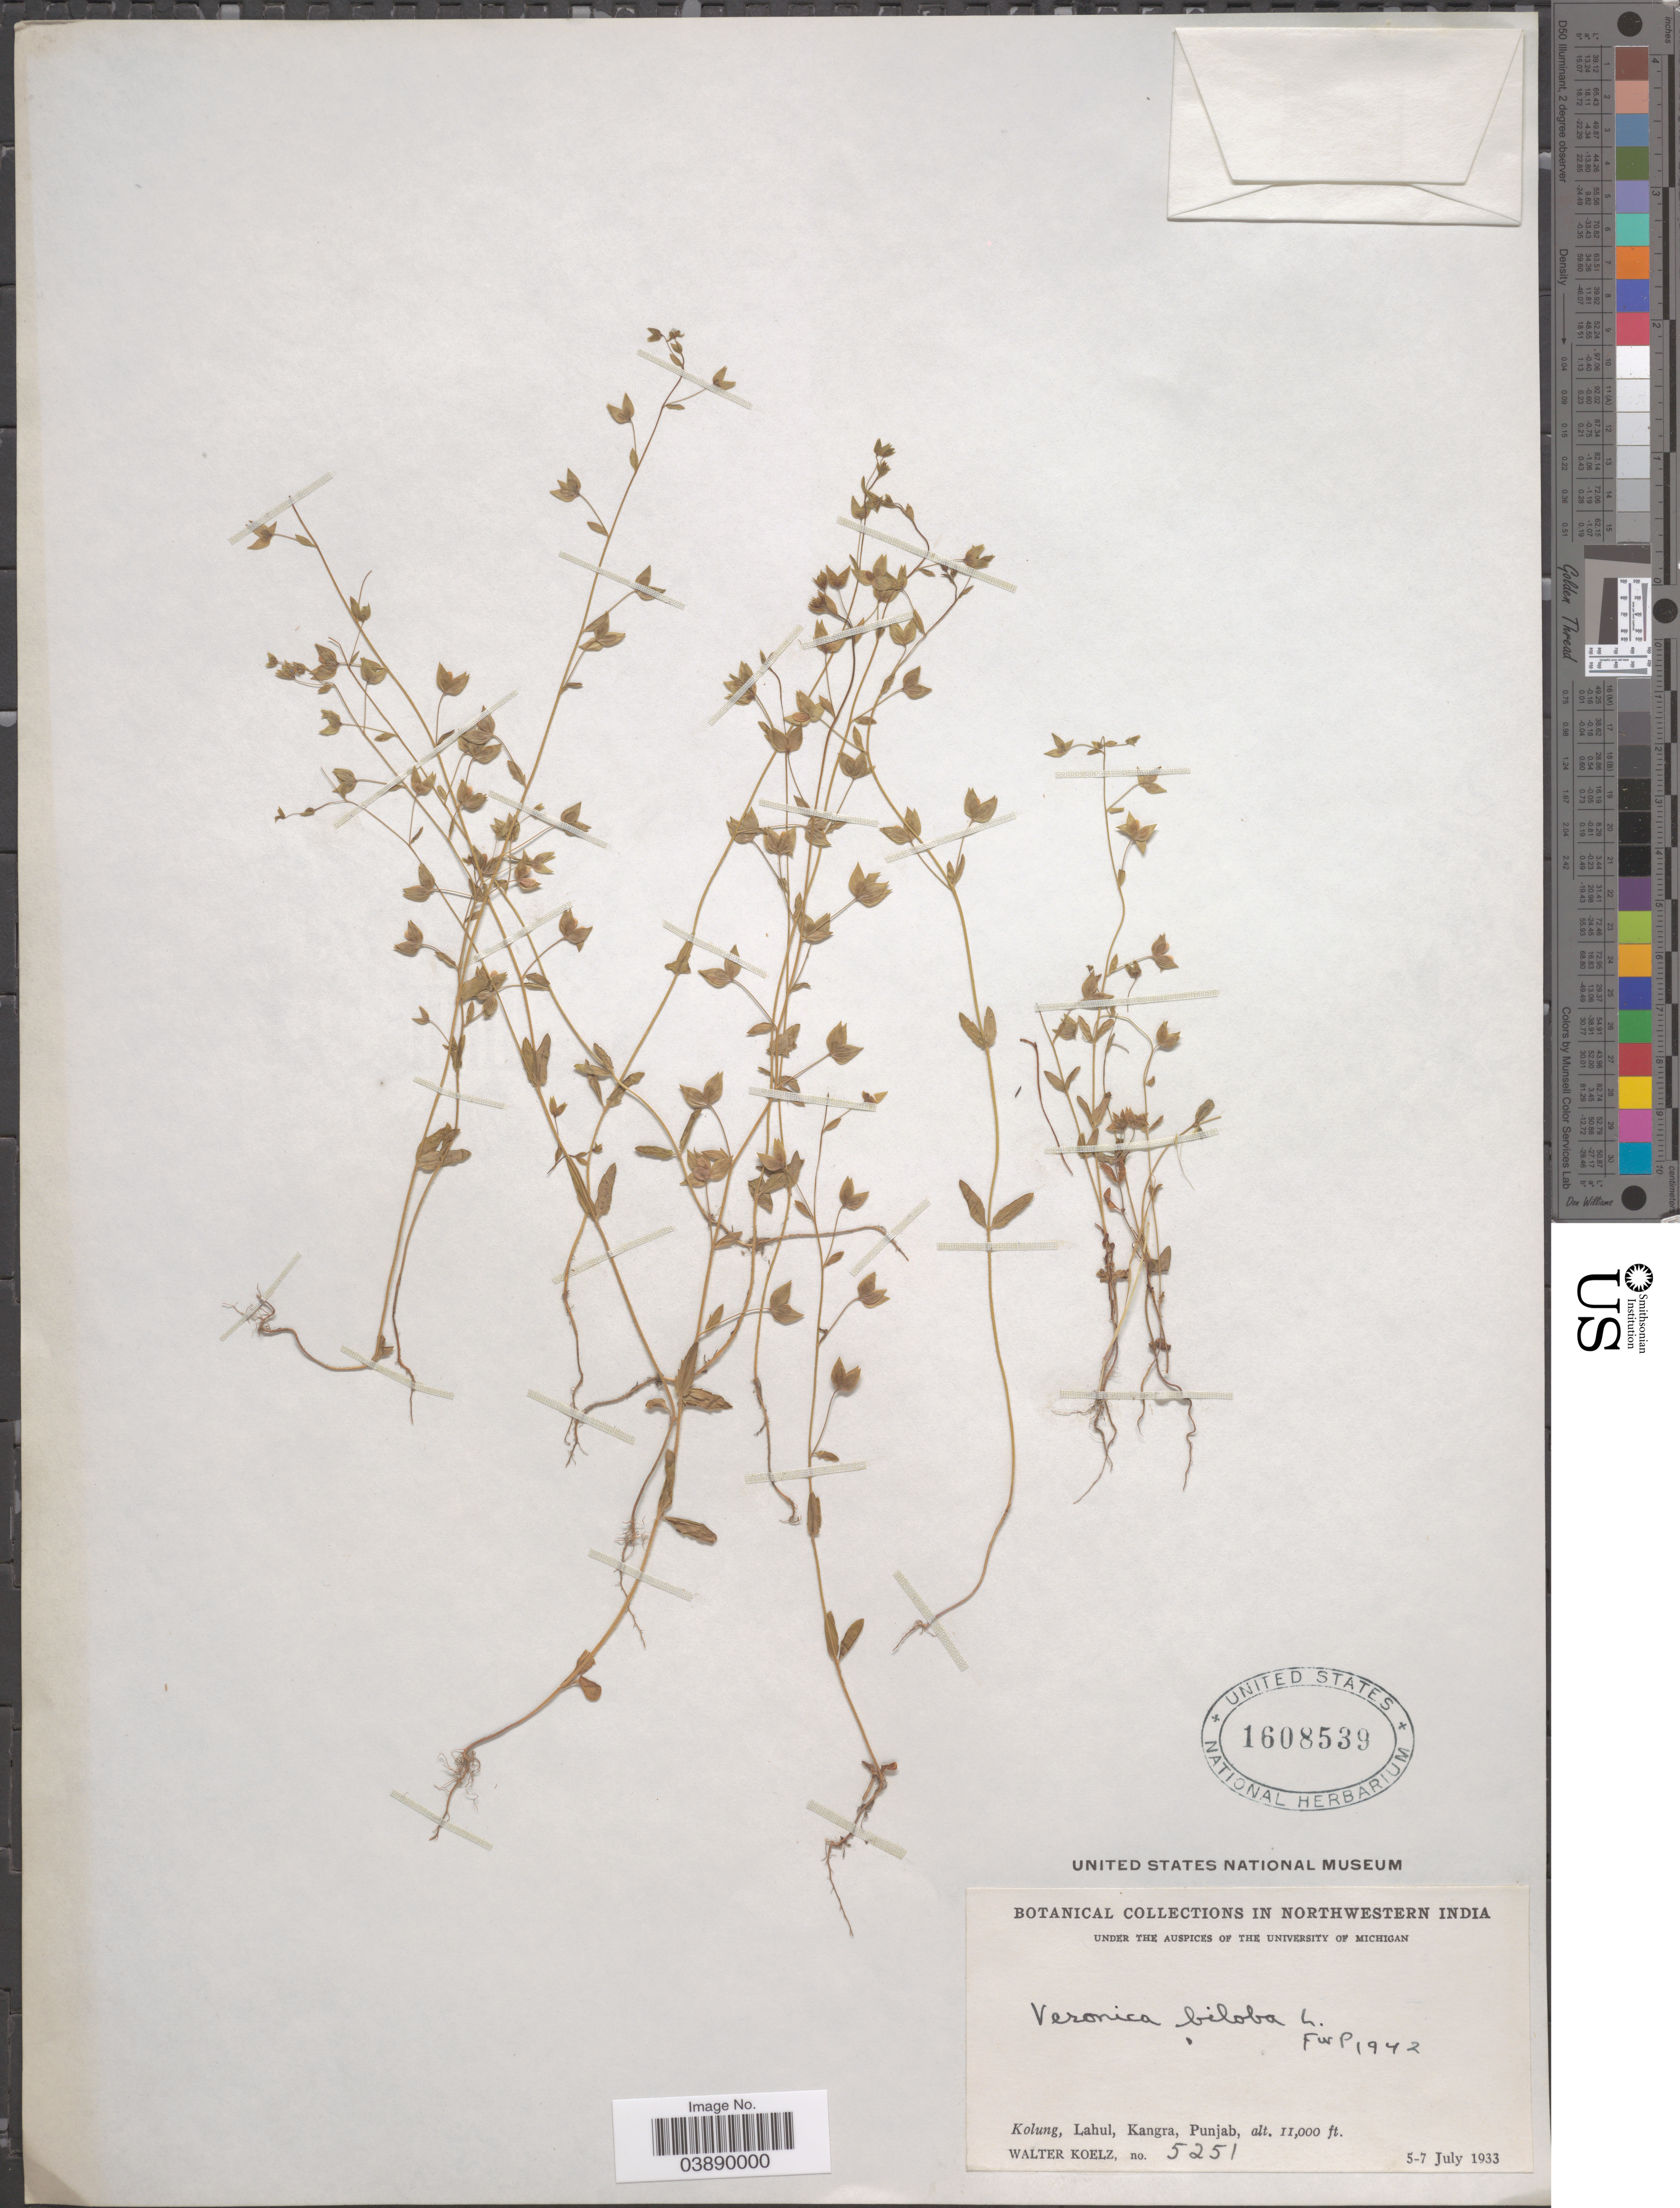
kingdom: Plantae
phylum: Tracheophyta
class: Magnoliopsida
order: Lamiales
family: Plantaginaceae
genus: Veronica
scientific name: Veronica biloba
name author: Schreb. ex L.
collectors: W. N. Koelz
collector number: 5251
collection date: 1933-07-05/1933-07-07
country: India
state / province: Punjab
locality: Northwestern India. Kolung, Lahul, Kangra, Punjab.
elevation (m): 3353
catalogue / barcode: US 1608539